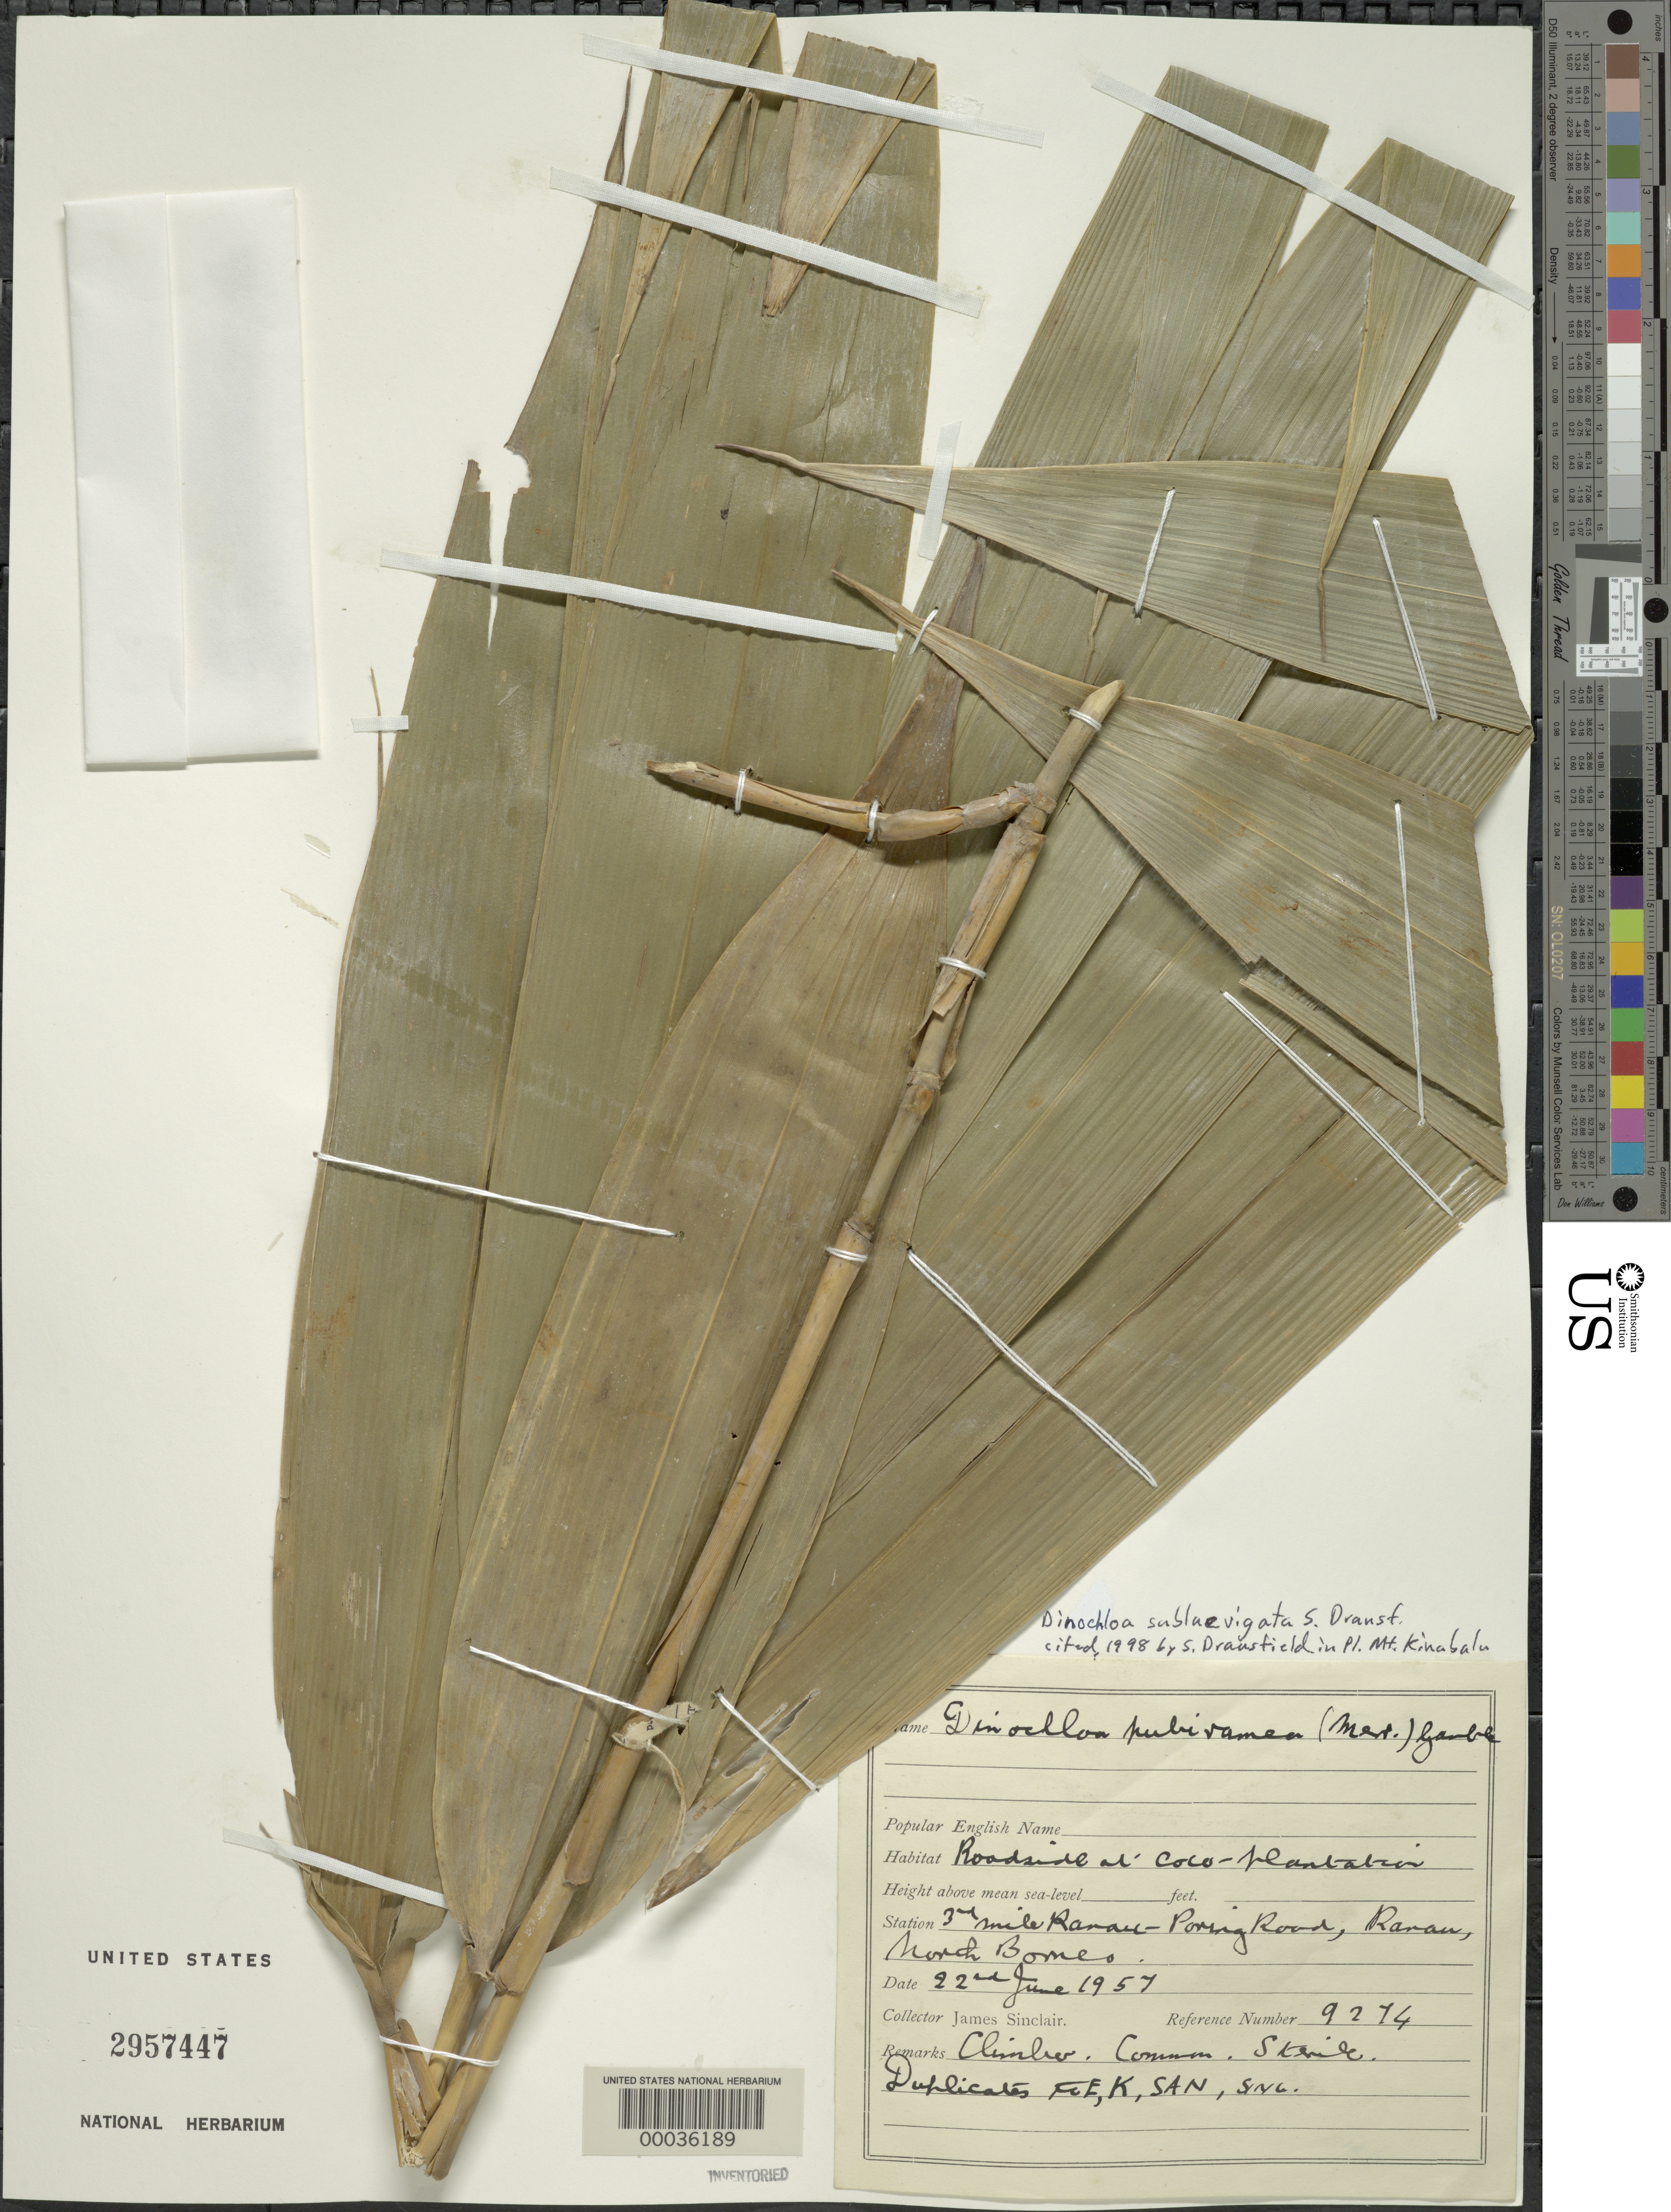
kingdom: Plantae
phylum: Tracheophyta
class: Liliopsida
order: Poales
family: Poaceae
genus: Dinochloa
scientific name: Dinochloa pubiramea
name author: Merr. ex Gamble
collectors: J. Sinclair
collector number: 9274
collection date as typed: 22 Jun 1957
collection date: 1957-06-22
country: Malaysia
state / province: Sabah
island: Borneo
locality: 3rd mile ranau-poring road, ranau, north borneo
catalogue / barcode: US 2957447